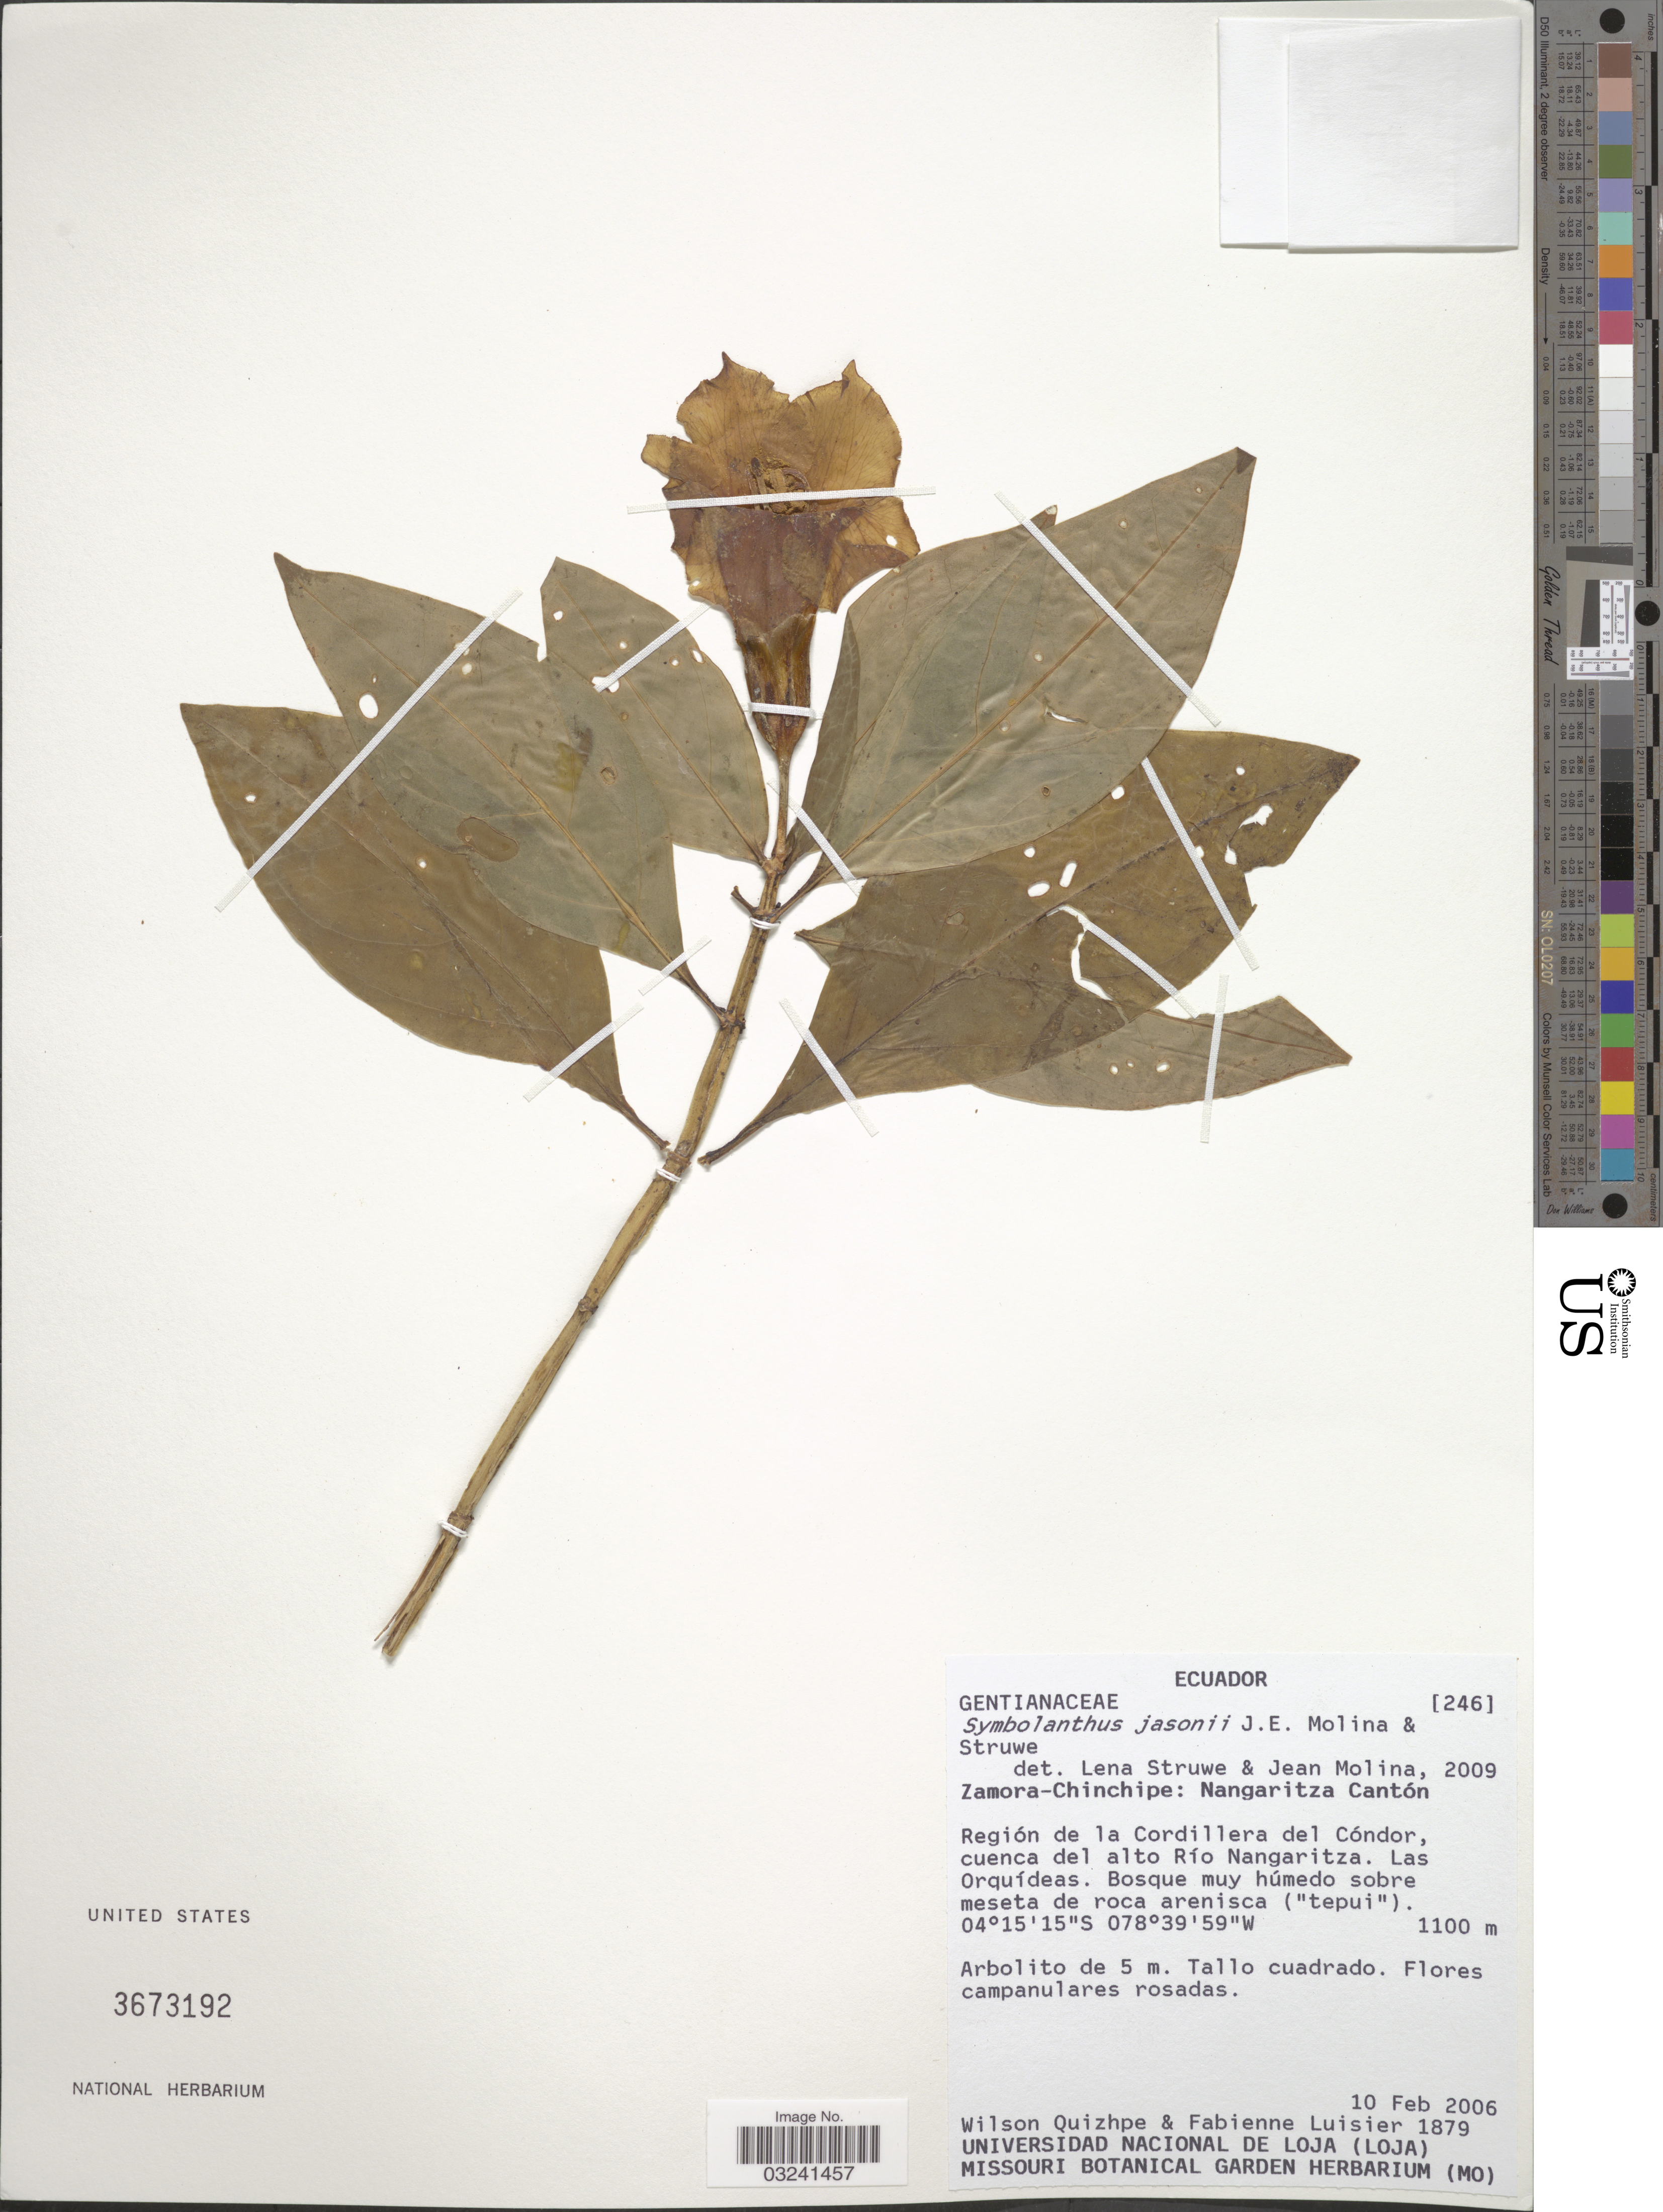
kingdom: Plantae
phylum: Tracheophyta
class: Magnoliopsida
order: Gentianales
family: Gentianaceae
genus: Symbolanthus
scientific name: Symbolanthus jasonii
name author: J.E. Molina & Struwe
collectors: W. Quizhpe & F. Luisier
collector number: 1879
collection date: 2006-02-10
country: Ecuador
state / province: Zamora-Chinchipe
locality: Nangaritza Cantón. Región de la Cordillera del Cóndor, cuenca del alto Río Nangaritza. Las Orquídeas.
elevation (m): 1100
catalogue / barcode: US 3673192